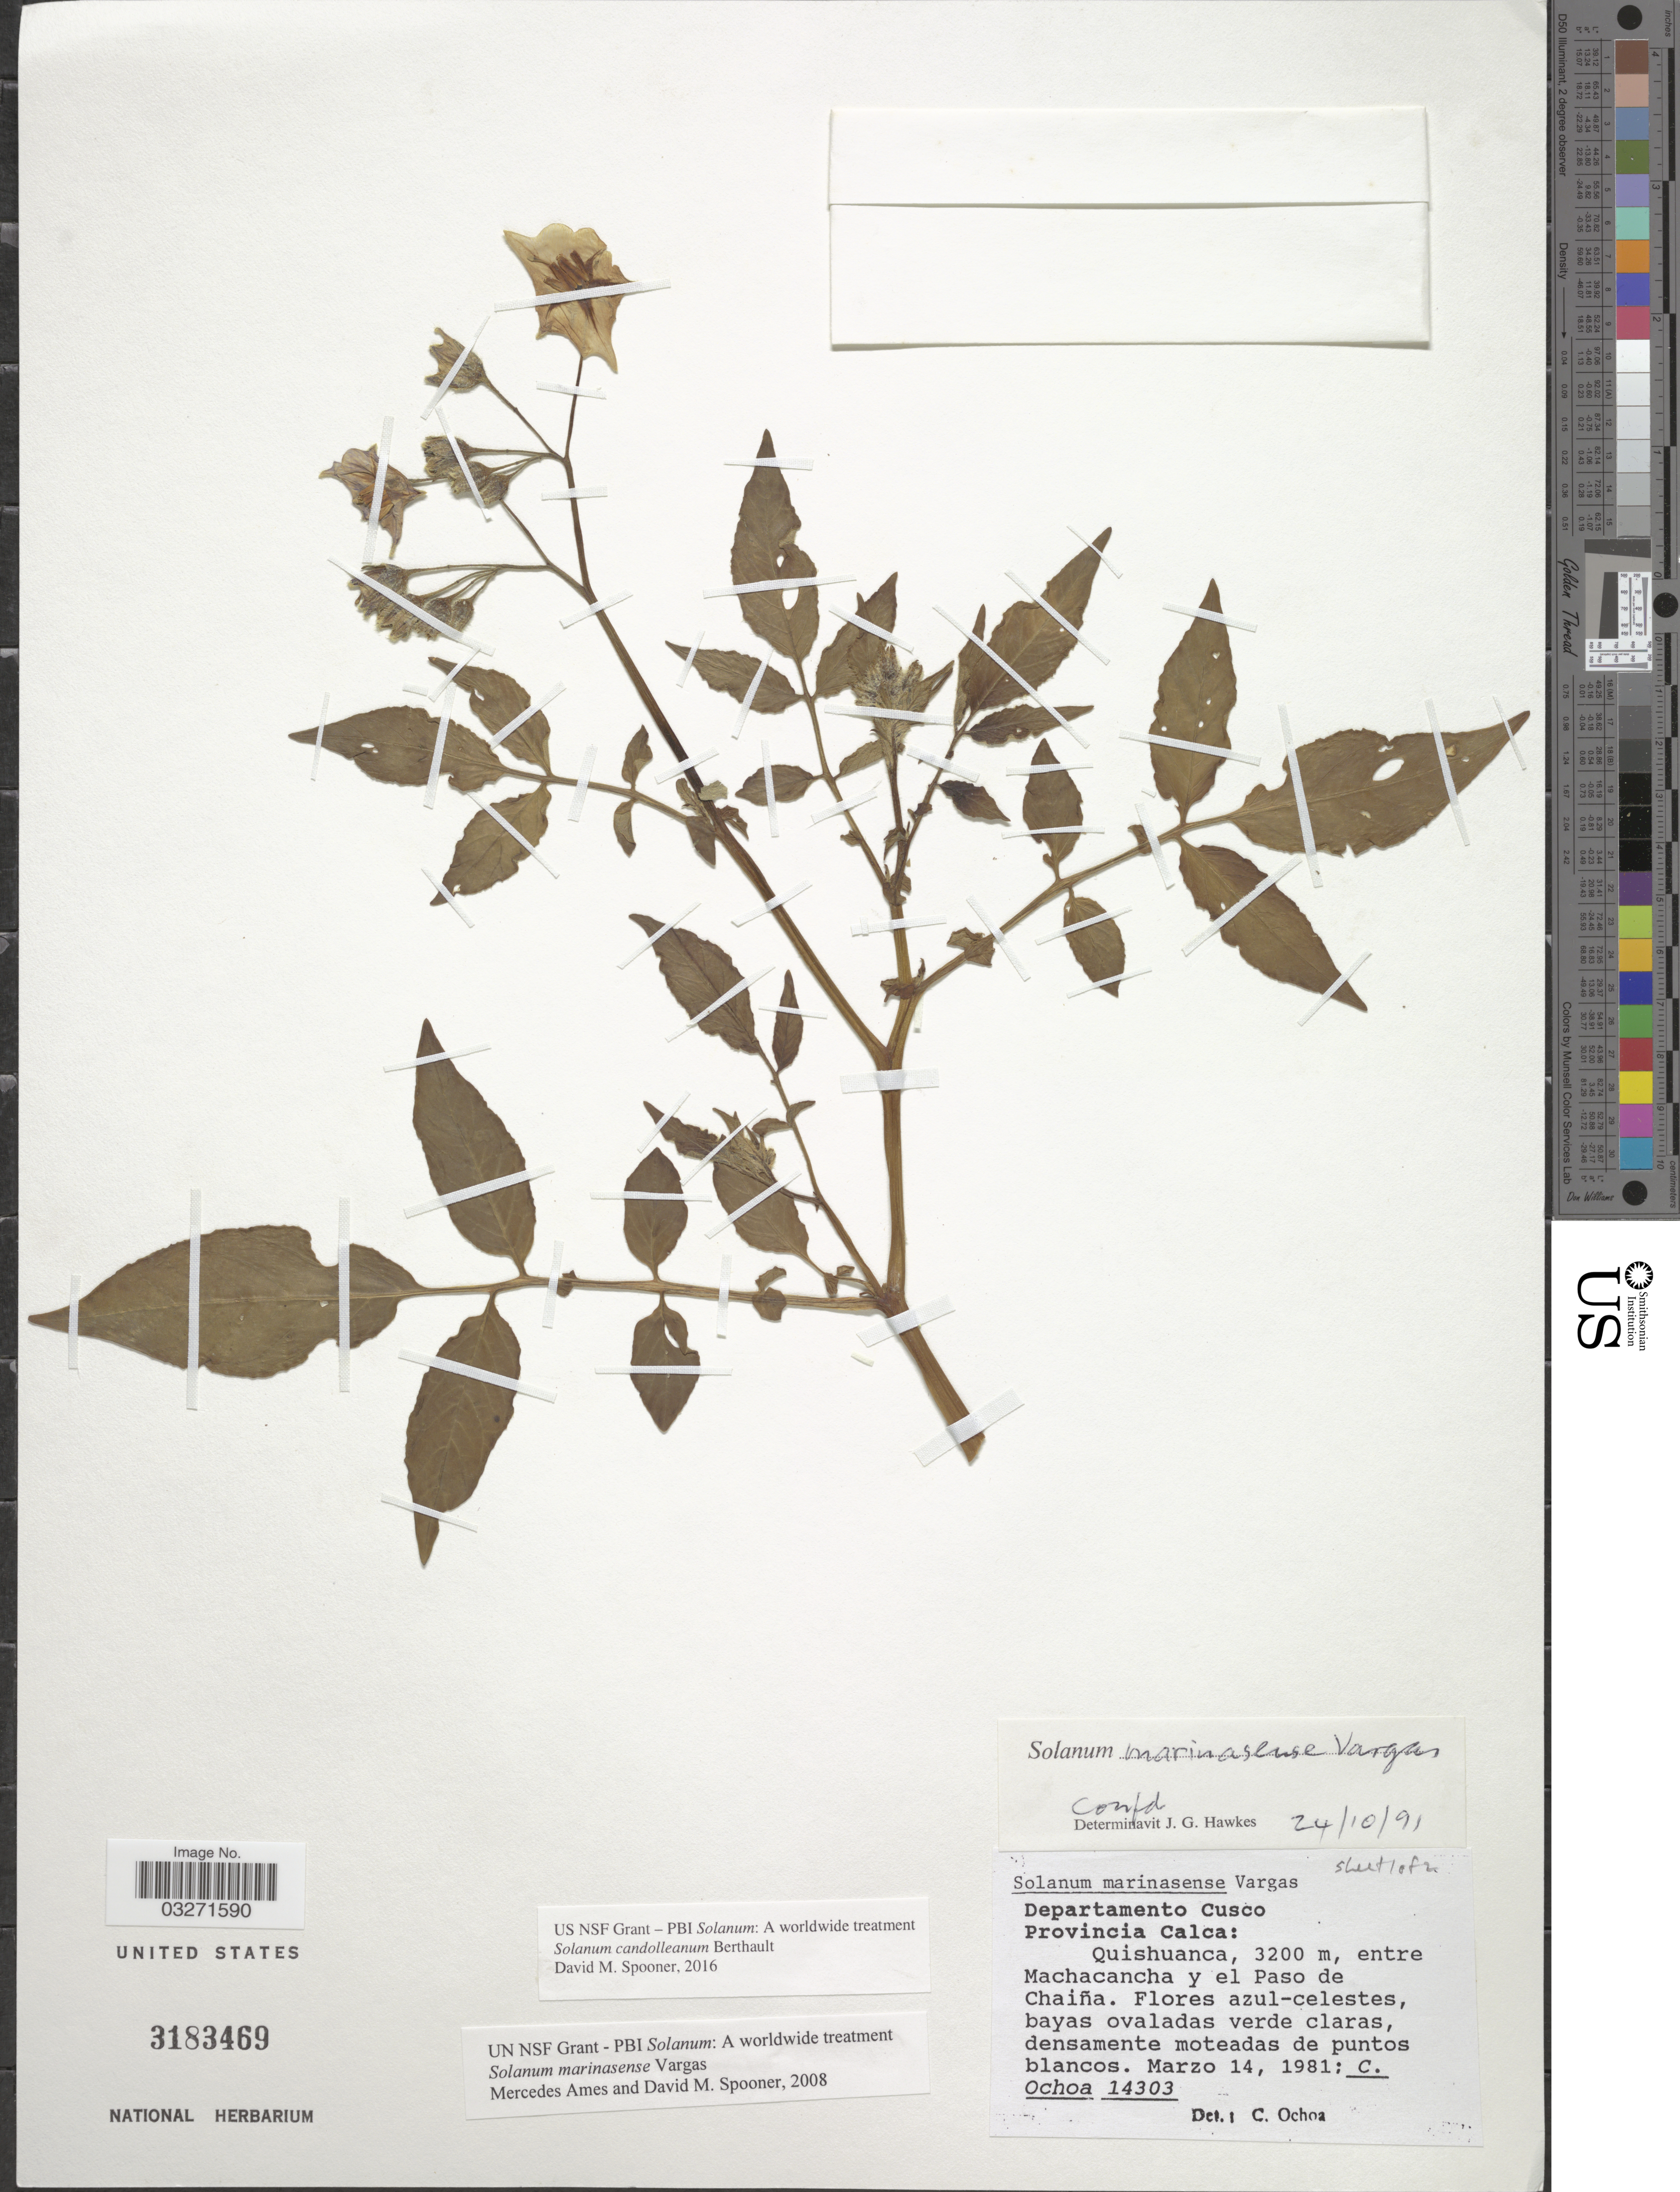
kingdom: Plantae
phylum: Tracheophyta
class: Magnoliopsida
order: Solanales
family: Solanaceae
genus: Solanum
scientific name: Solanum candolleanum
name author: Berthault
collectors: C. Ochoa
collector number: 14303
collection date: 1981-03-14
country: Peru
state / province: Cusco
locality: Departamento Cusco. Provincia Calca: Quishuanca, entre Machacancha y el Paso de Chaiña.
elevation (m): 3200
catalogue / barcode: US 3183469